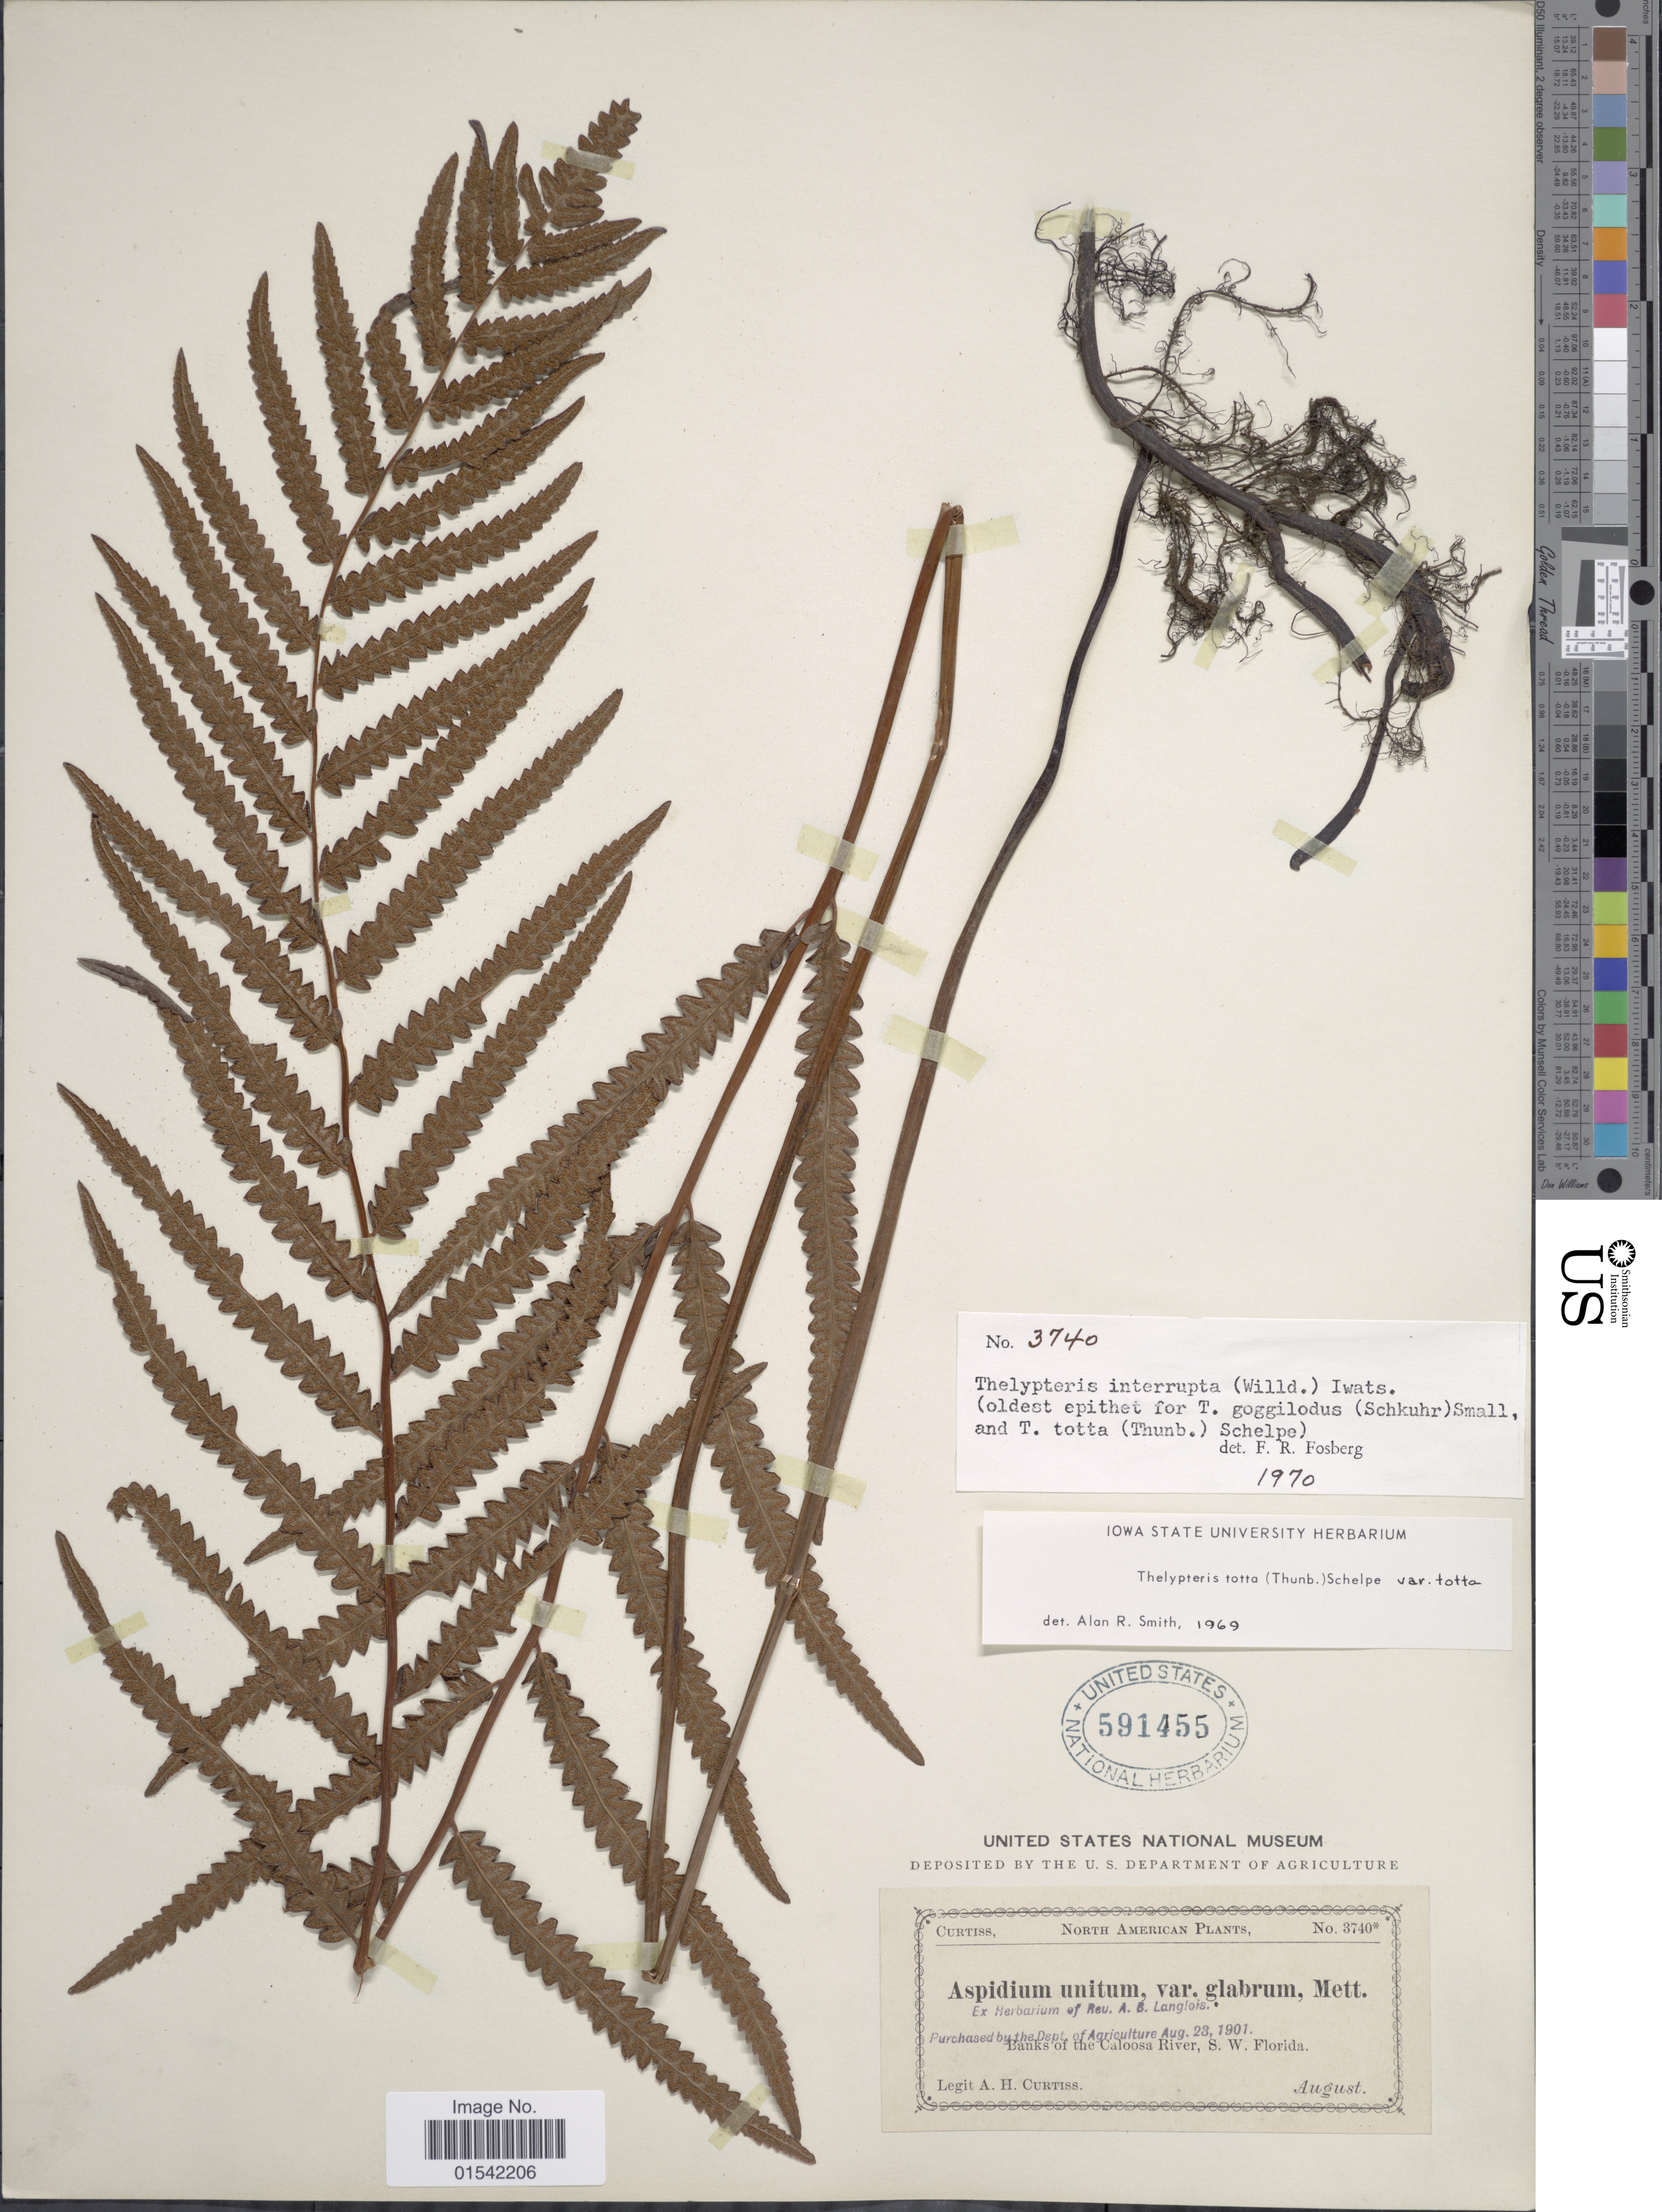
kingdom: Plantae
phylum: Tracheophyta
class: Polypodiopsida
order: Polypodiales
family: Thelypteridaceae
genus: Cyclosorus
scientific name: Cyclosorus interruptus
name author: (Willd.) H. Itô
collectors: A. H. Curtiss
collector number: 3740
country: United States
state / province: Florida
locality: Banks of Caloosa River, S. W. Florida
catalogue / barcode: US 591455